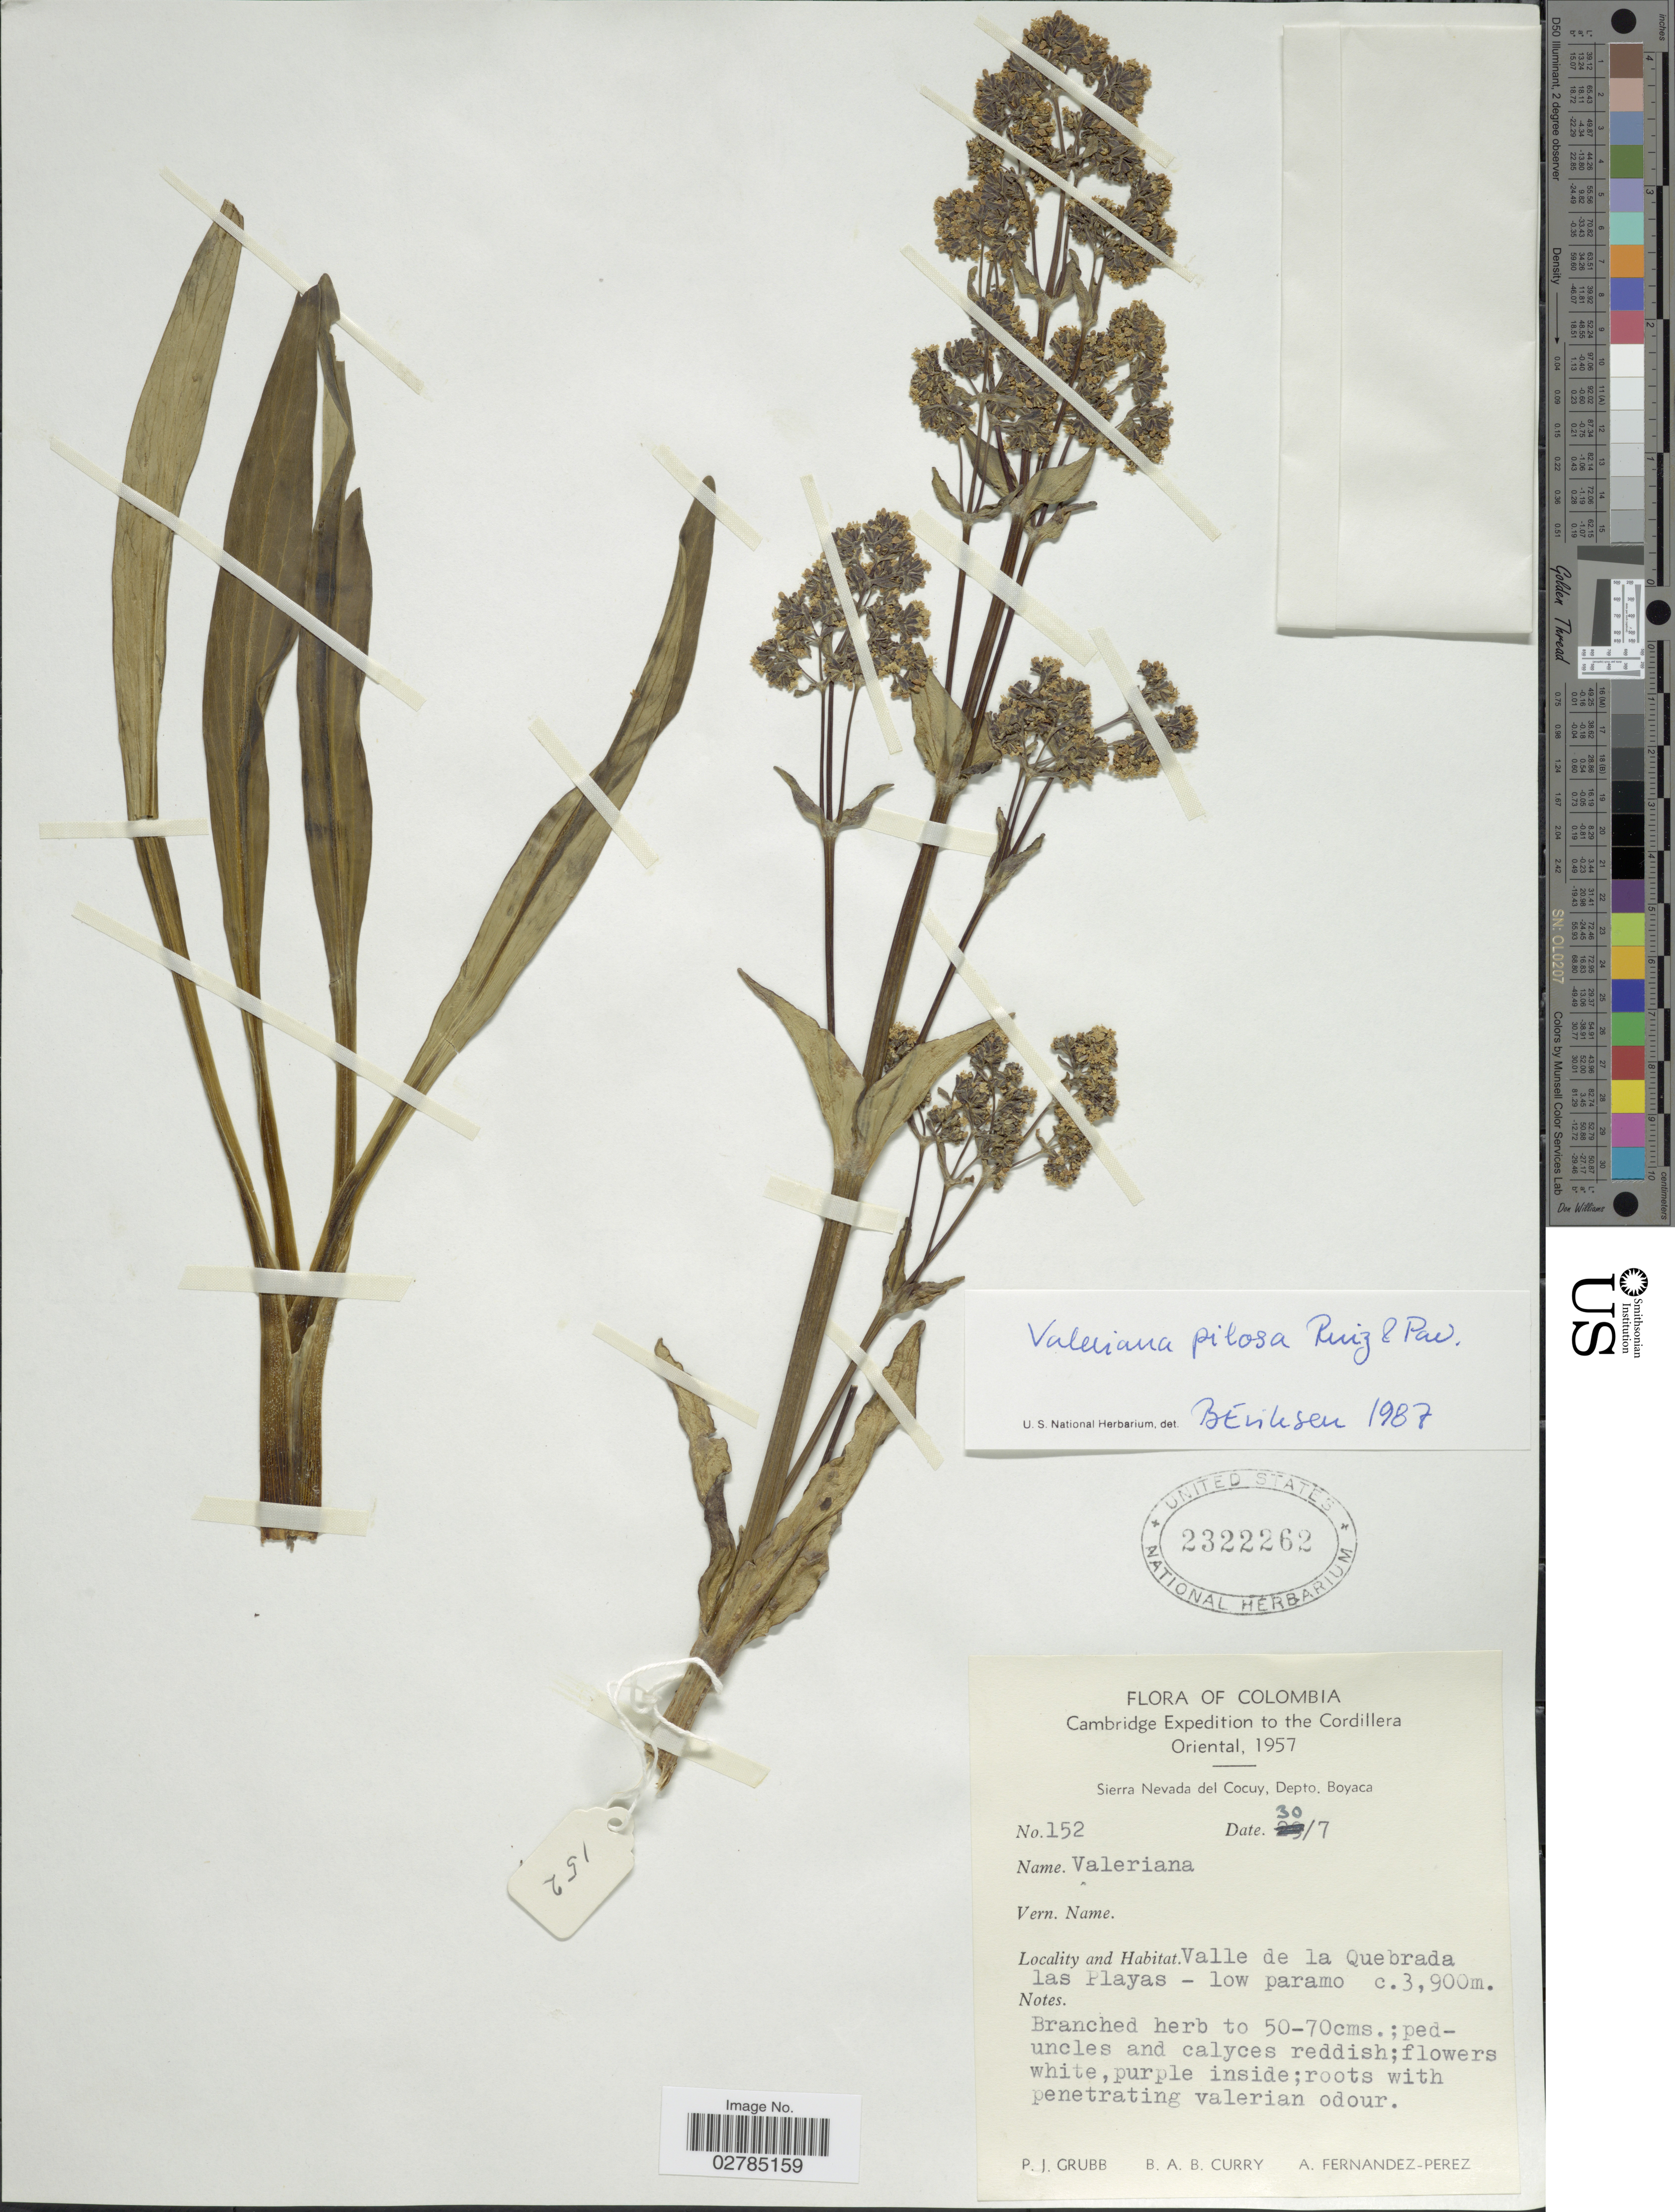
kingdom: Plantae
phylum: Tracheophyta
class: Magnoliopsida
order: Dipsacales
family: Caprifoliaceae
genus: Valeriana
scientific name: Valeriana pilosa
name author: Ruiz & Pav.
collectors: P. J. Grubb, B. A. B. Curry & A. Fernández-Pérez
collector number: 152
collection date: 1957-07-30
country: Colombia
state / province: Boyacá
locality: Cordillera Oriental, Sierra Nevada del Cocuy, Depto. Boyaca, Valle de la Quebrada las Playas - low paramo.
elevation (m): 3900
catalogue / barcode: US 2322262